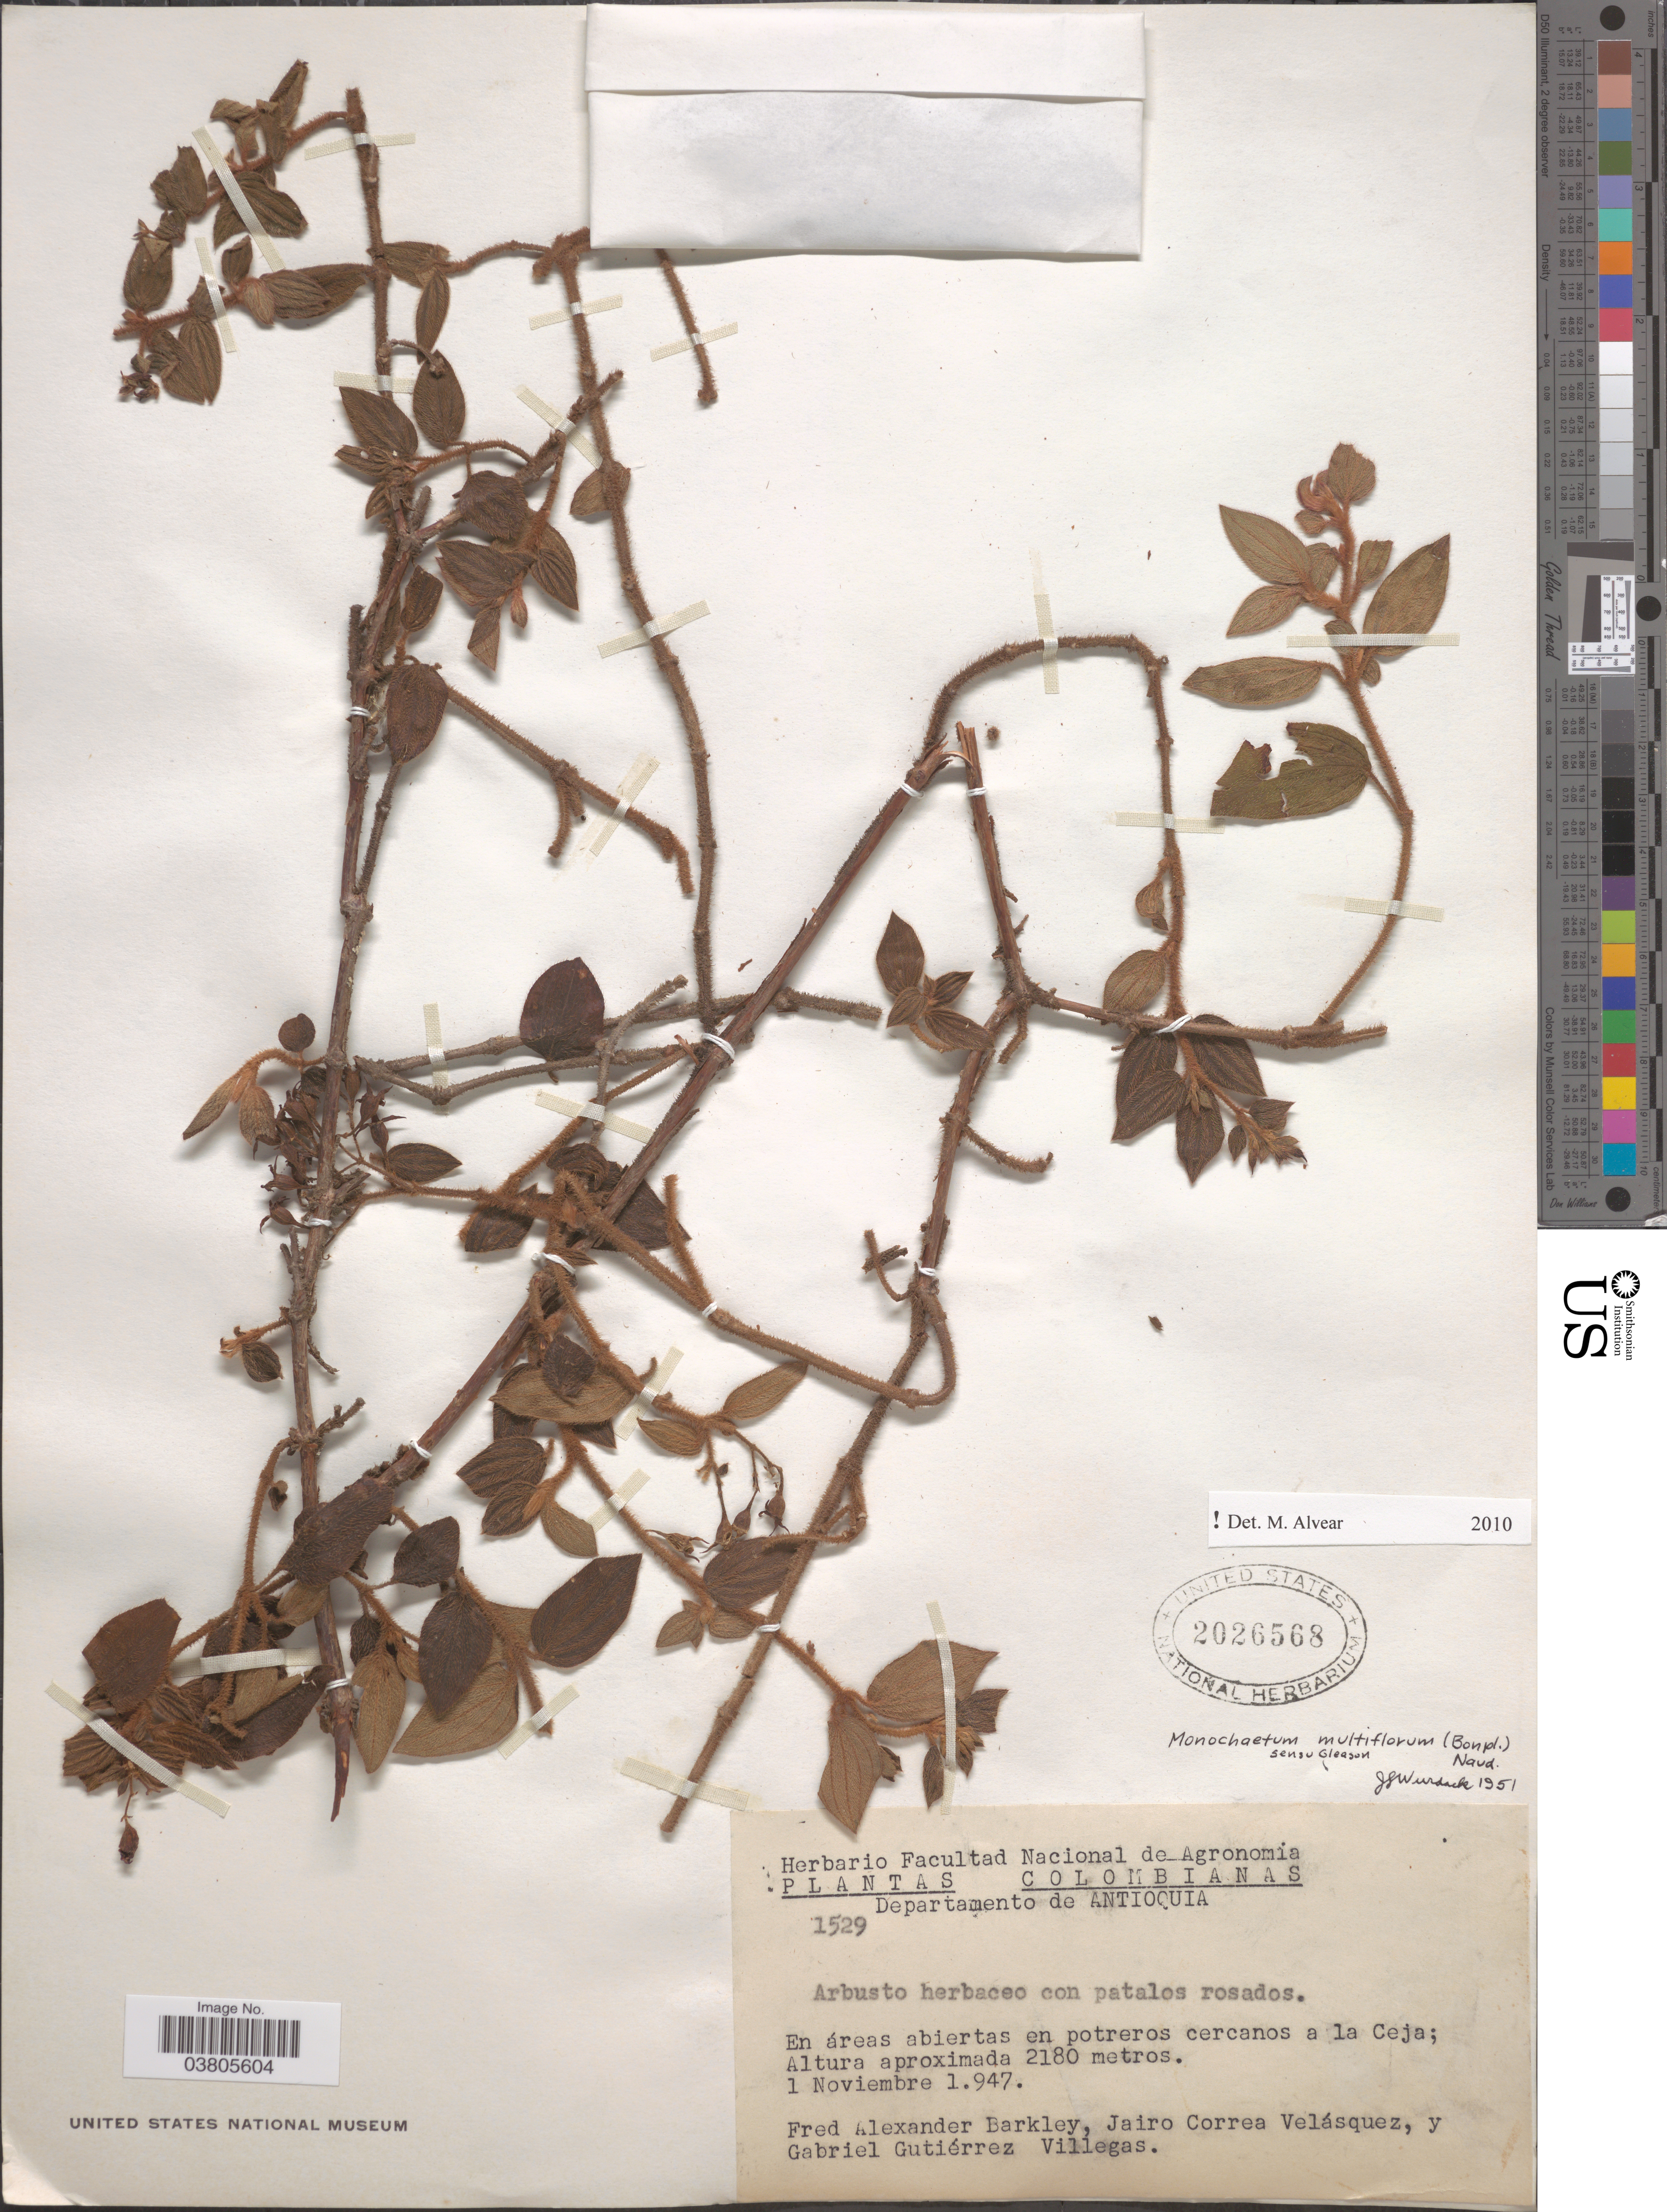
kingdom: Plantae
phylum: Tracheophyta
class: Magnoliopsida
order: Myrtales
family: Melastomataceae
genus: Monochaetum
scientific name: Monochaetum multiflorum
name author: (Bonpl.) Naudin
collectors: F. A. Barkley, J. Correa & G. Gutiérrez V.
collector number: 1529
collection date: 1947-11-01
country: Colombia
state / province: Antioquia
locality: Departamento de Antioquia. En áreas abiertas en potreros cercanos a la Ceja.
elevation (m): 2180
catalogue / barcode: US 2026568